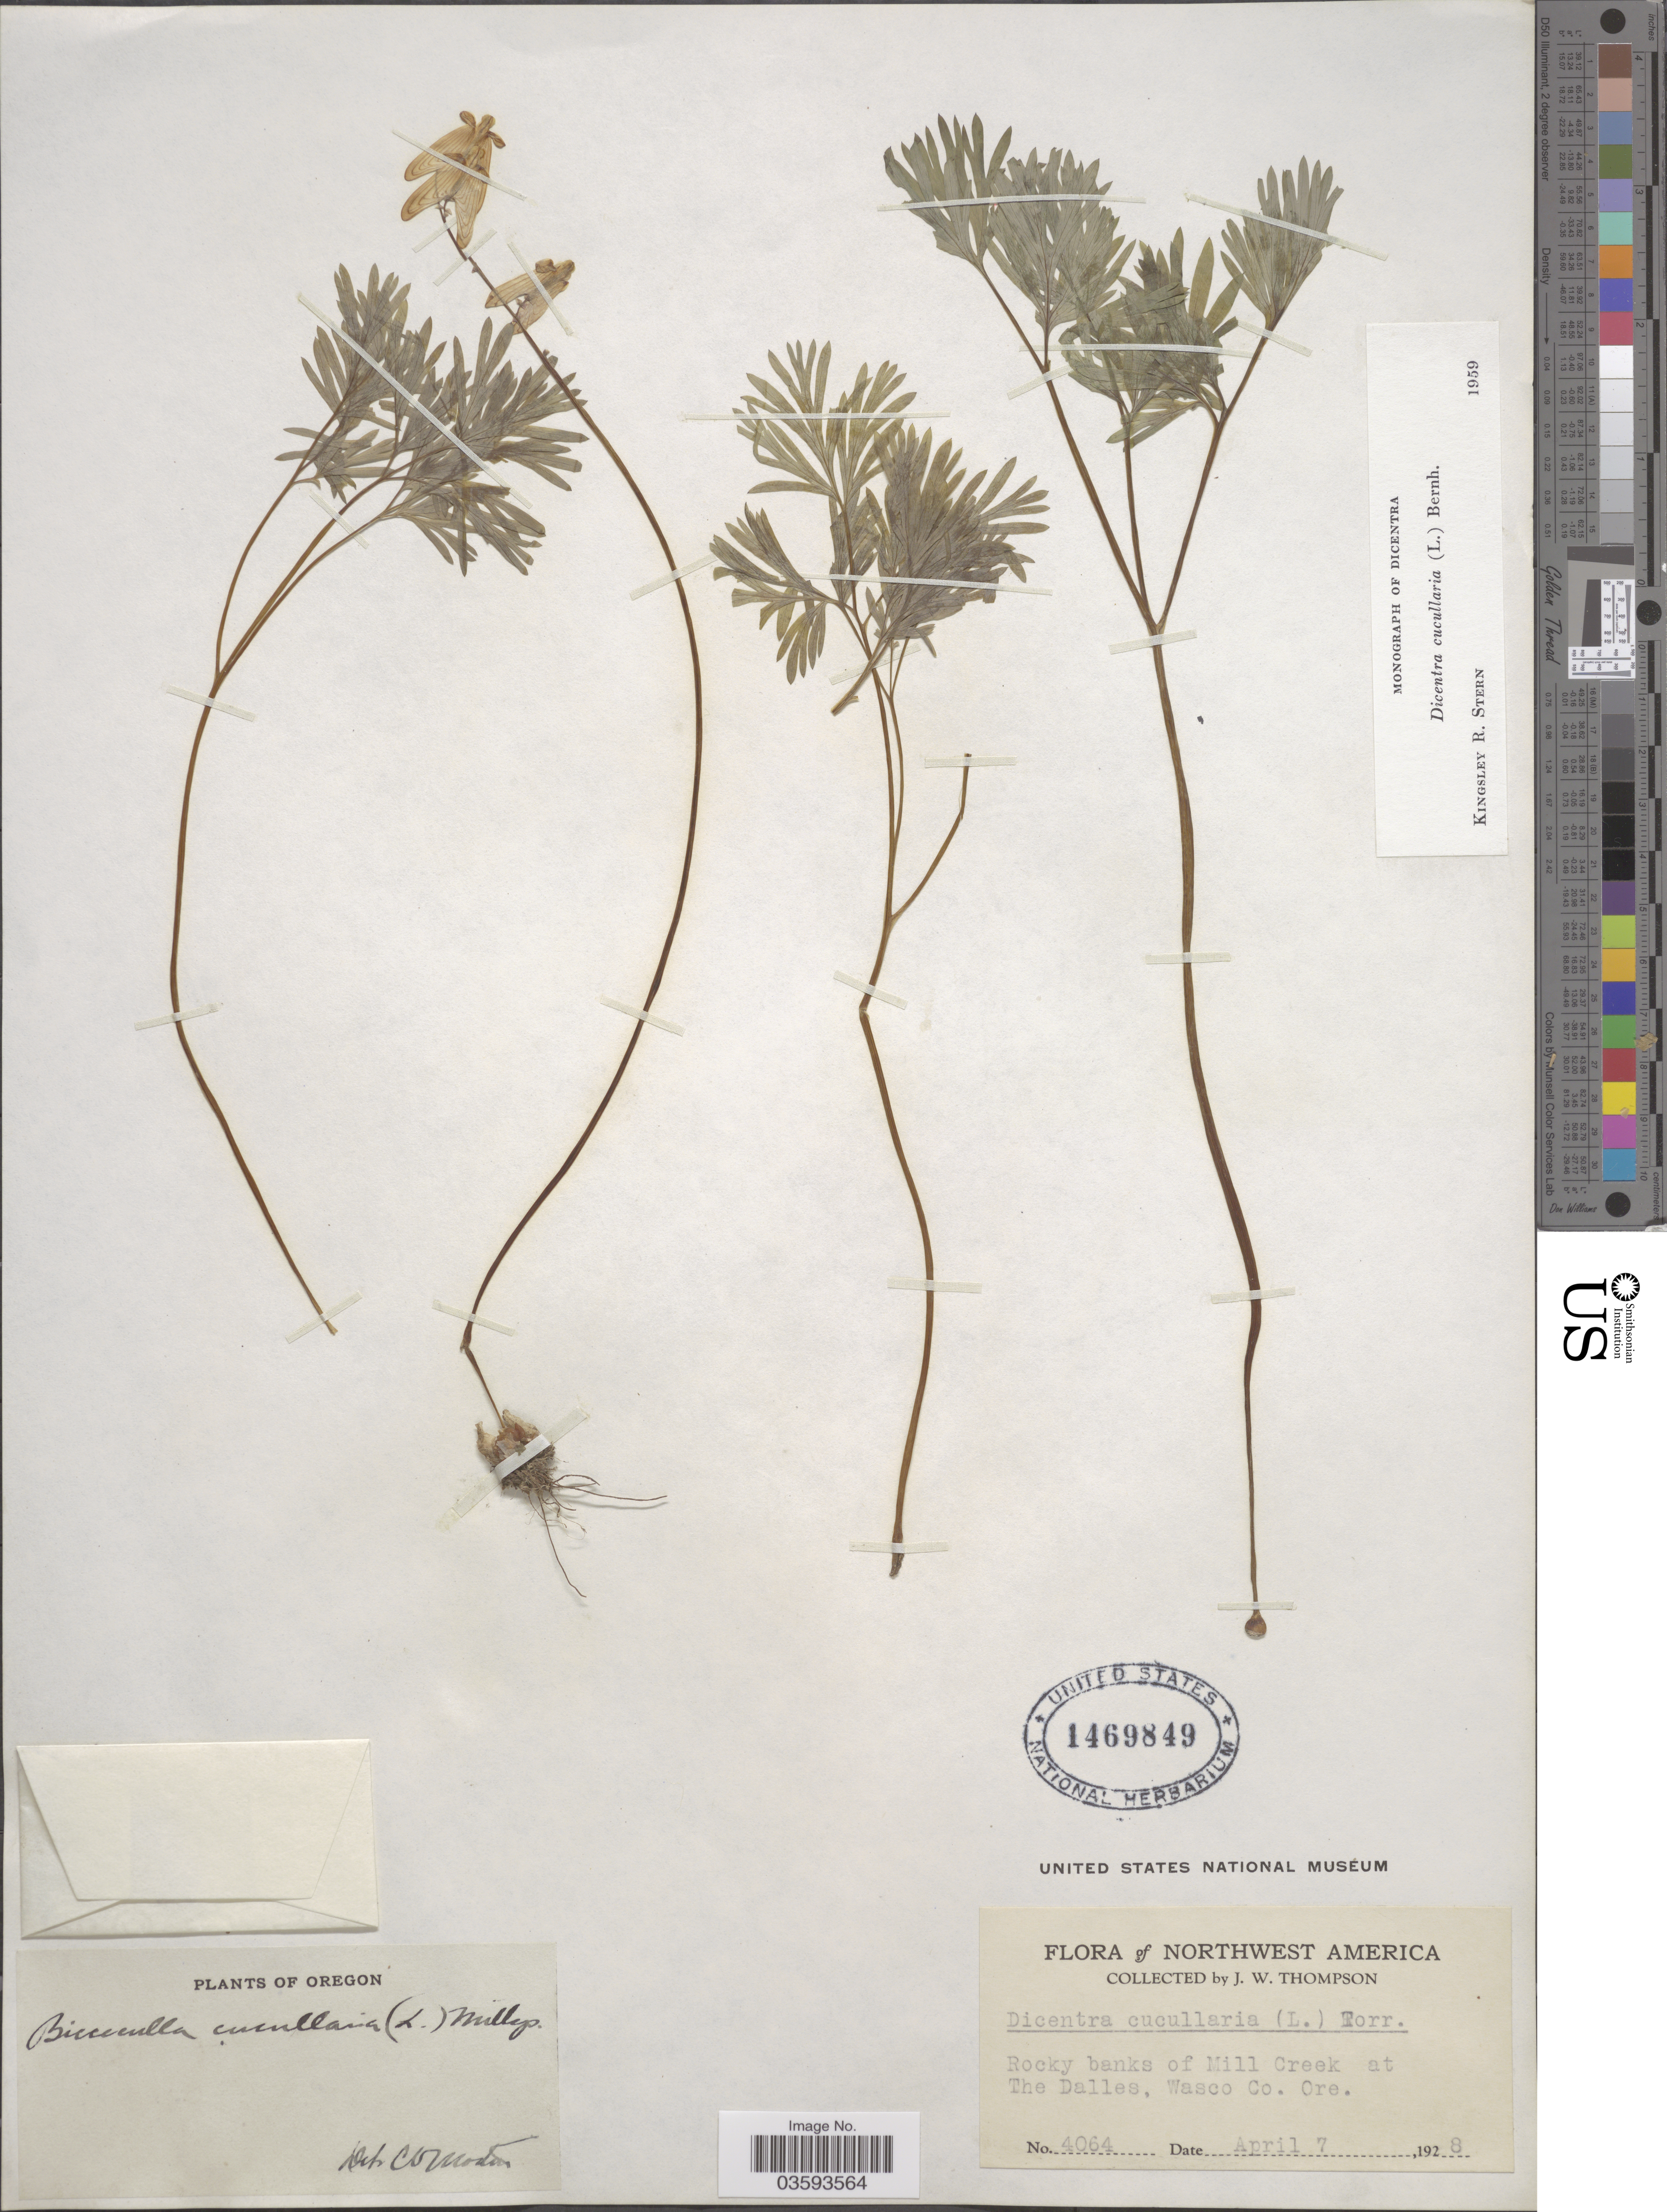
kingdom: Plantae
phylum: Tracheophyta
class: Magnoliopsida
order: Ranunculales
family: Papaveraceae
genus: Dicentra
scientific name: Dicentra cucullaria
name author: (L.) Bernh.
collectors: J. Thompson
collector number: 4064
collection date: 1928-04-07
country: United States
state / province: Oregon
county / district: Wasco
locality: Rocky banks of Mill Creek at The Dalles, Wasco Co.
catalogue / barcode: US 1469849